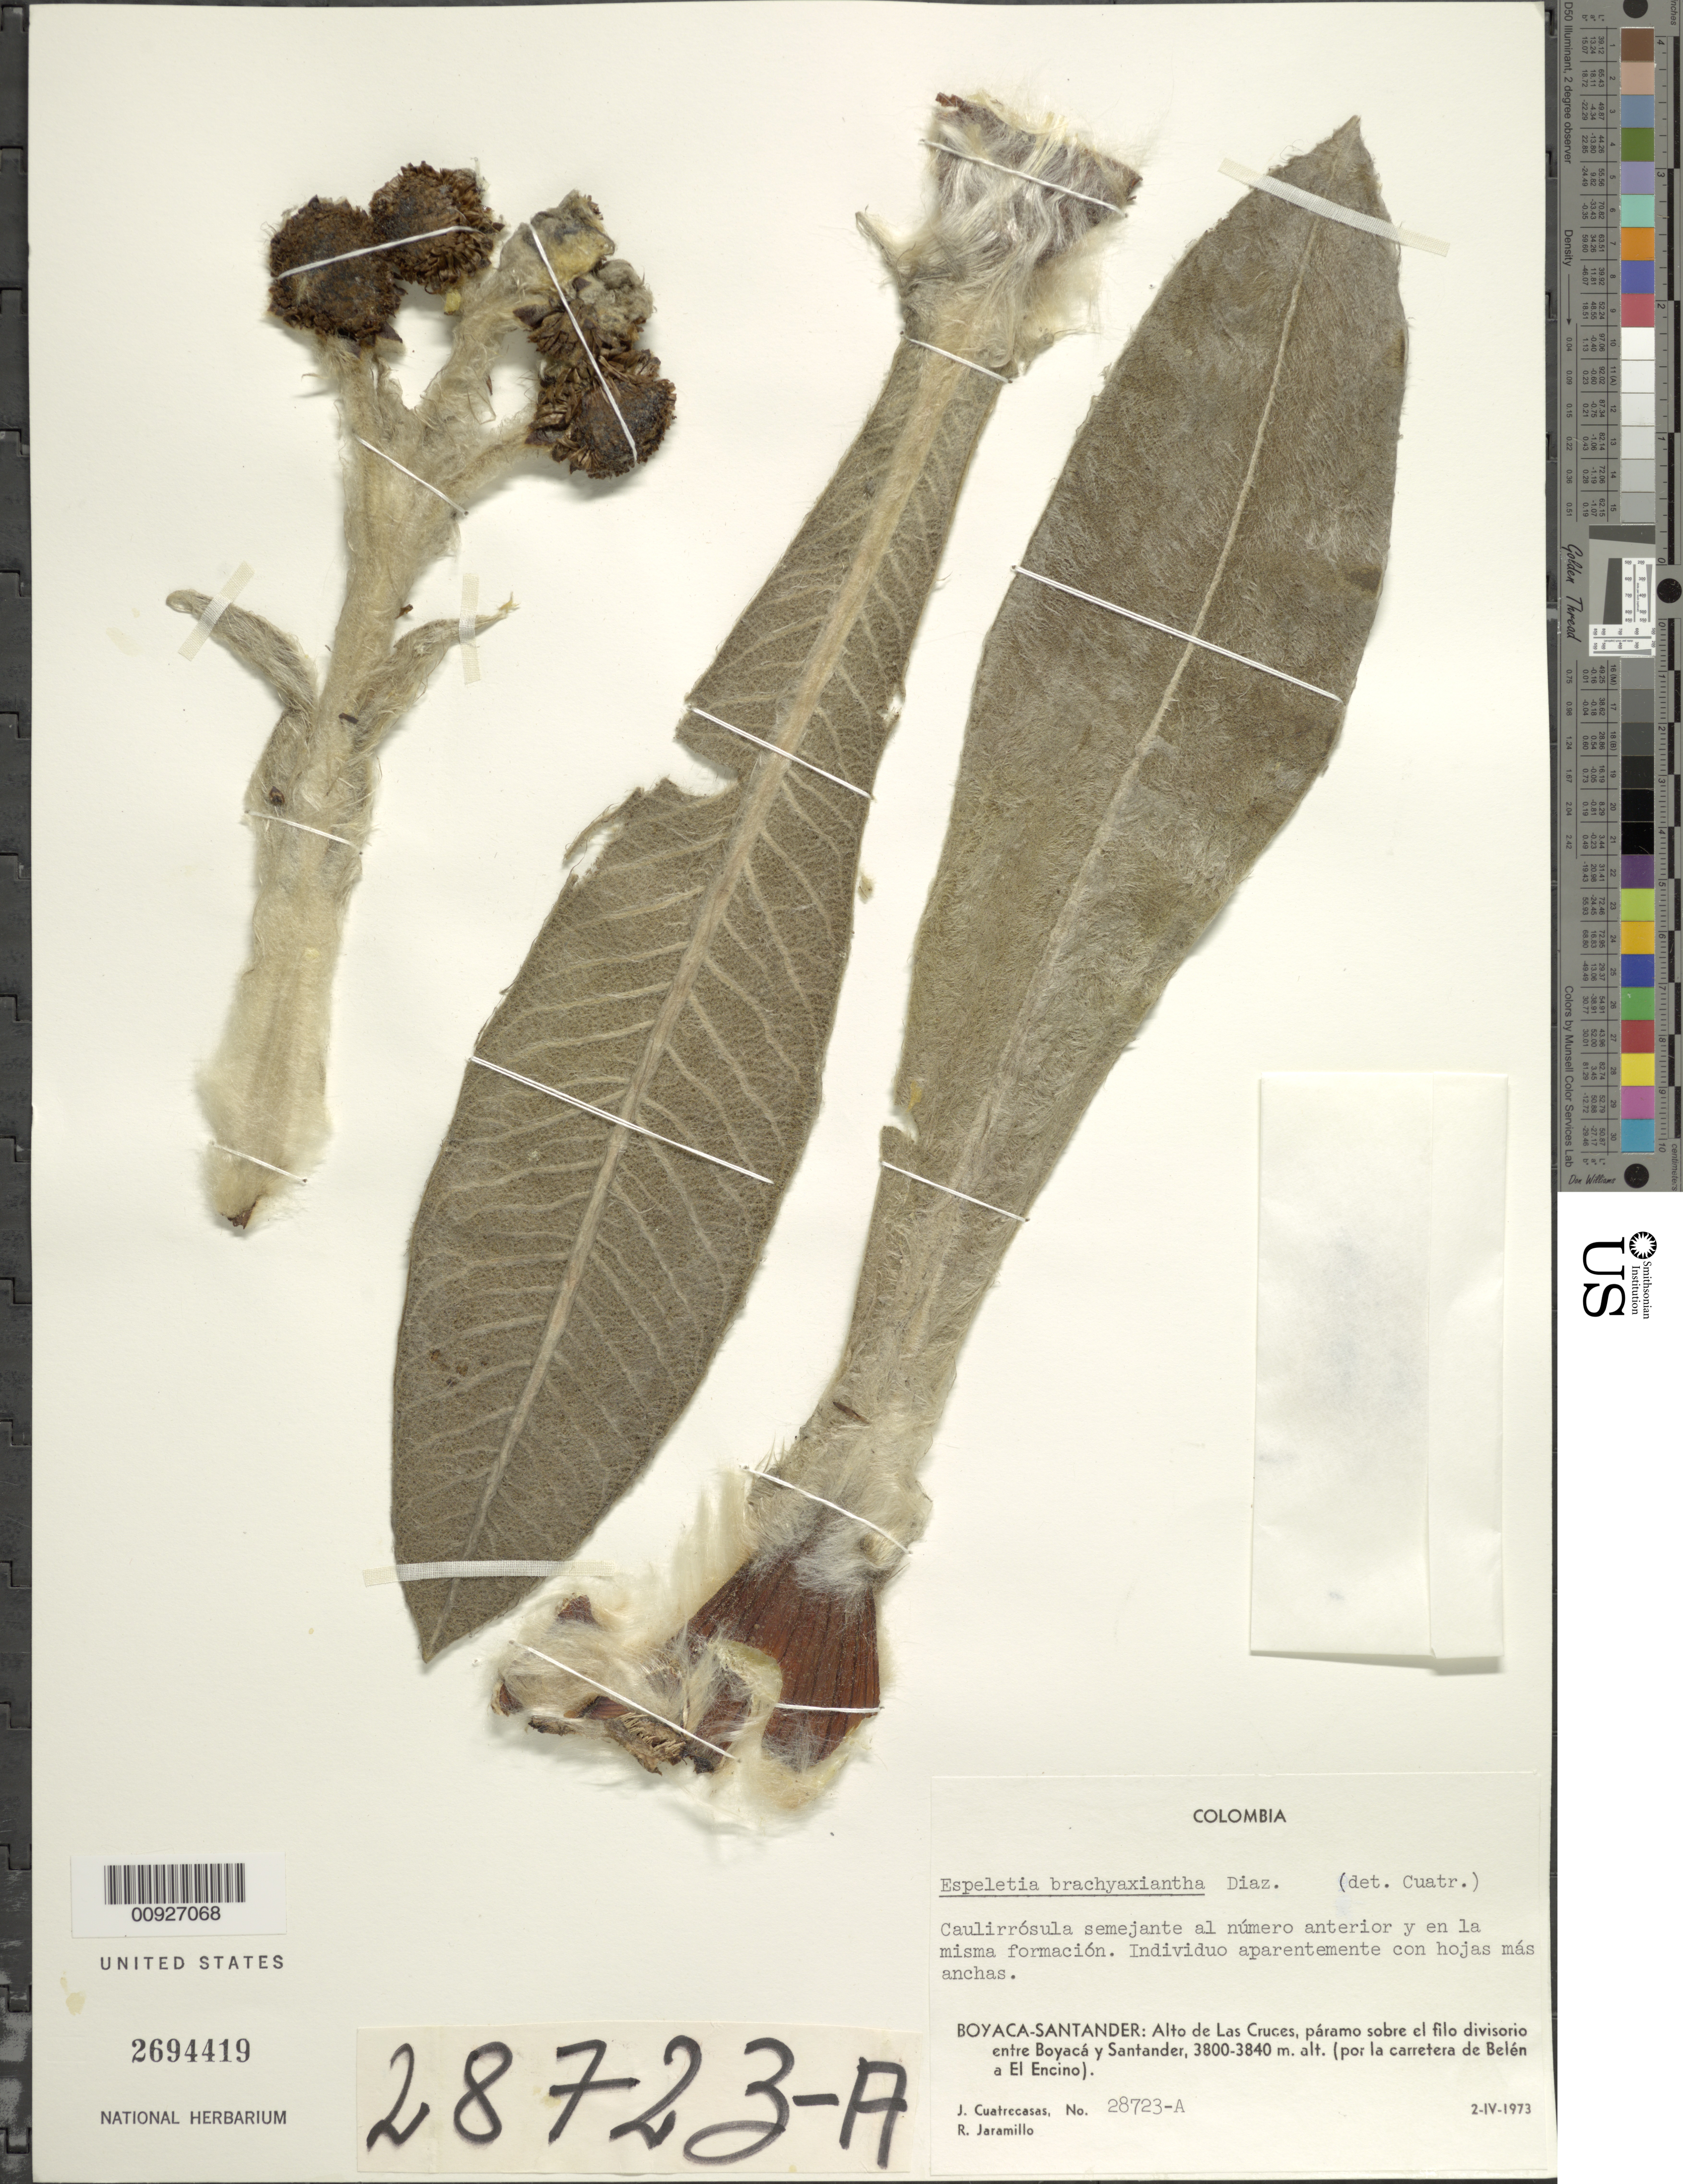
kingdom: Plantae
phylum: Tracheophyta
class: Magnoliopsida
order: Asterales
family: Asteraceae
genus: Espeletia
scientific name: Espeletia brachyaxiantha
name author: S. Díaz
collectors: J. Cuatrecasas & R. Jaramillo M.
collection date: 1973-04-02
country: Colombia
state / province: Boyacá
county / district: Santander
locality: Alto de Las Cruces, páramo sobre el filo divisorio entre Boyacá y Santander, (por la carretera de Belén a El Encino).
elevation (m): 3800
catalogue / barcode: US 2694419